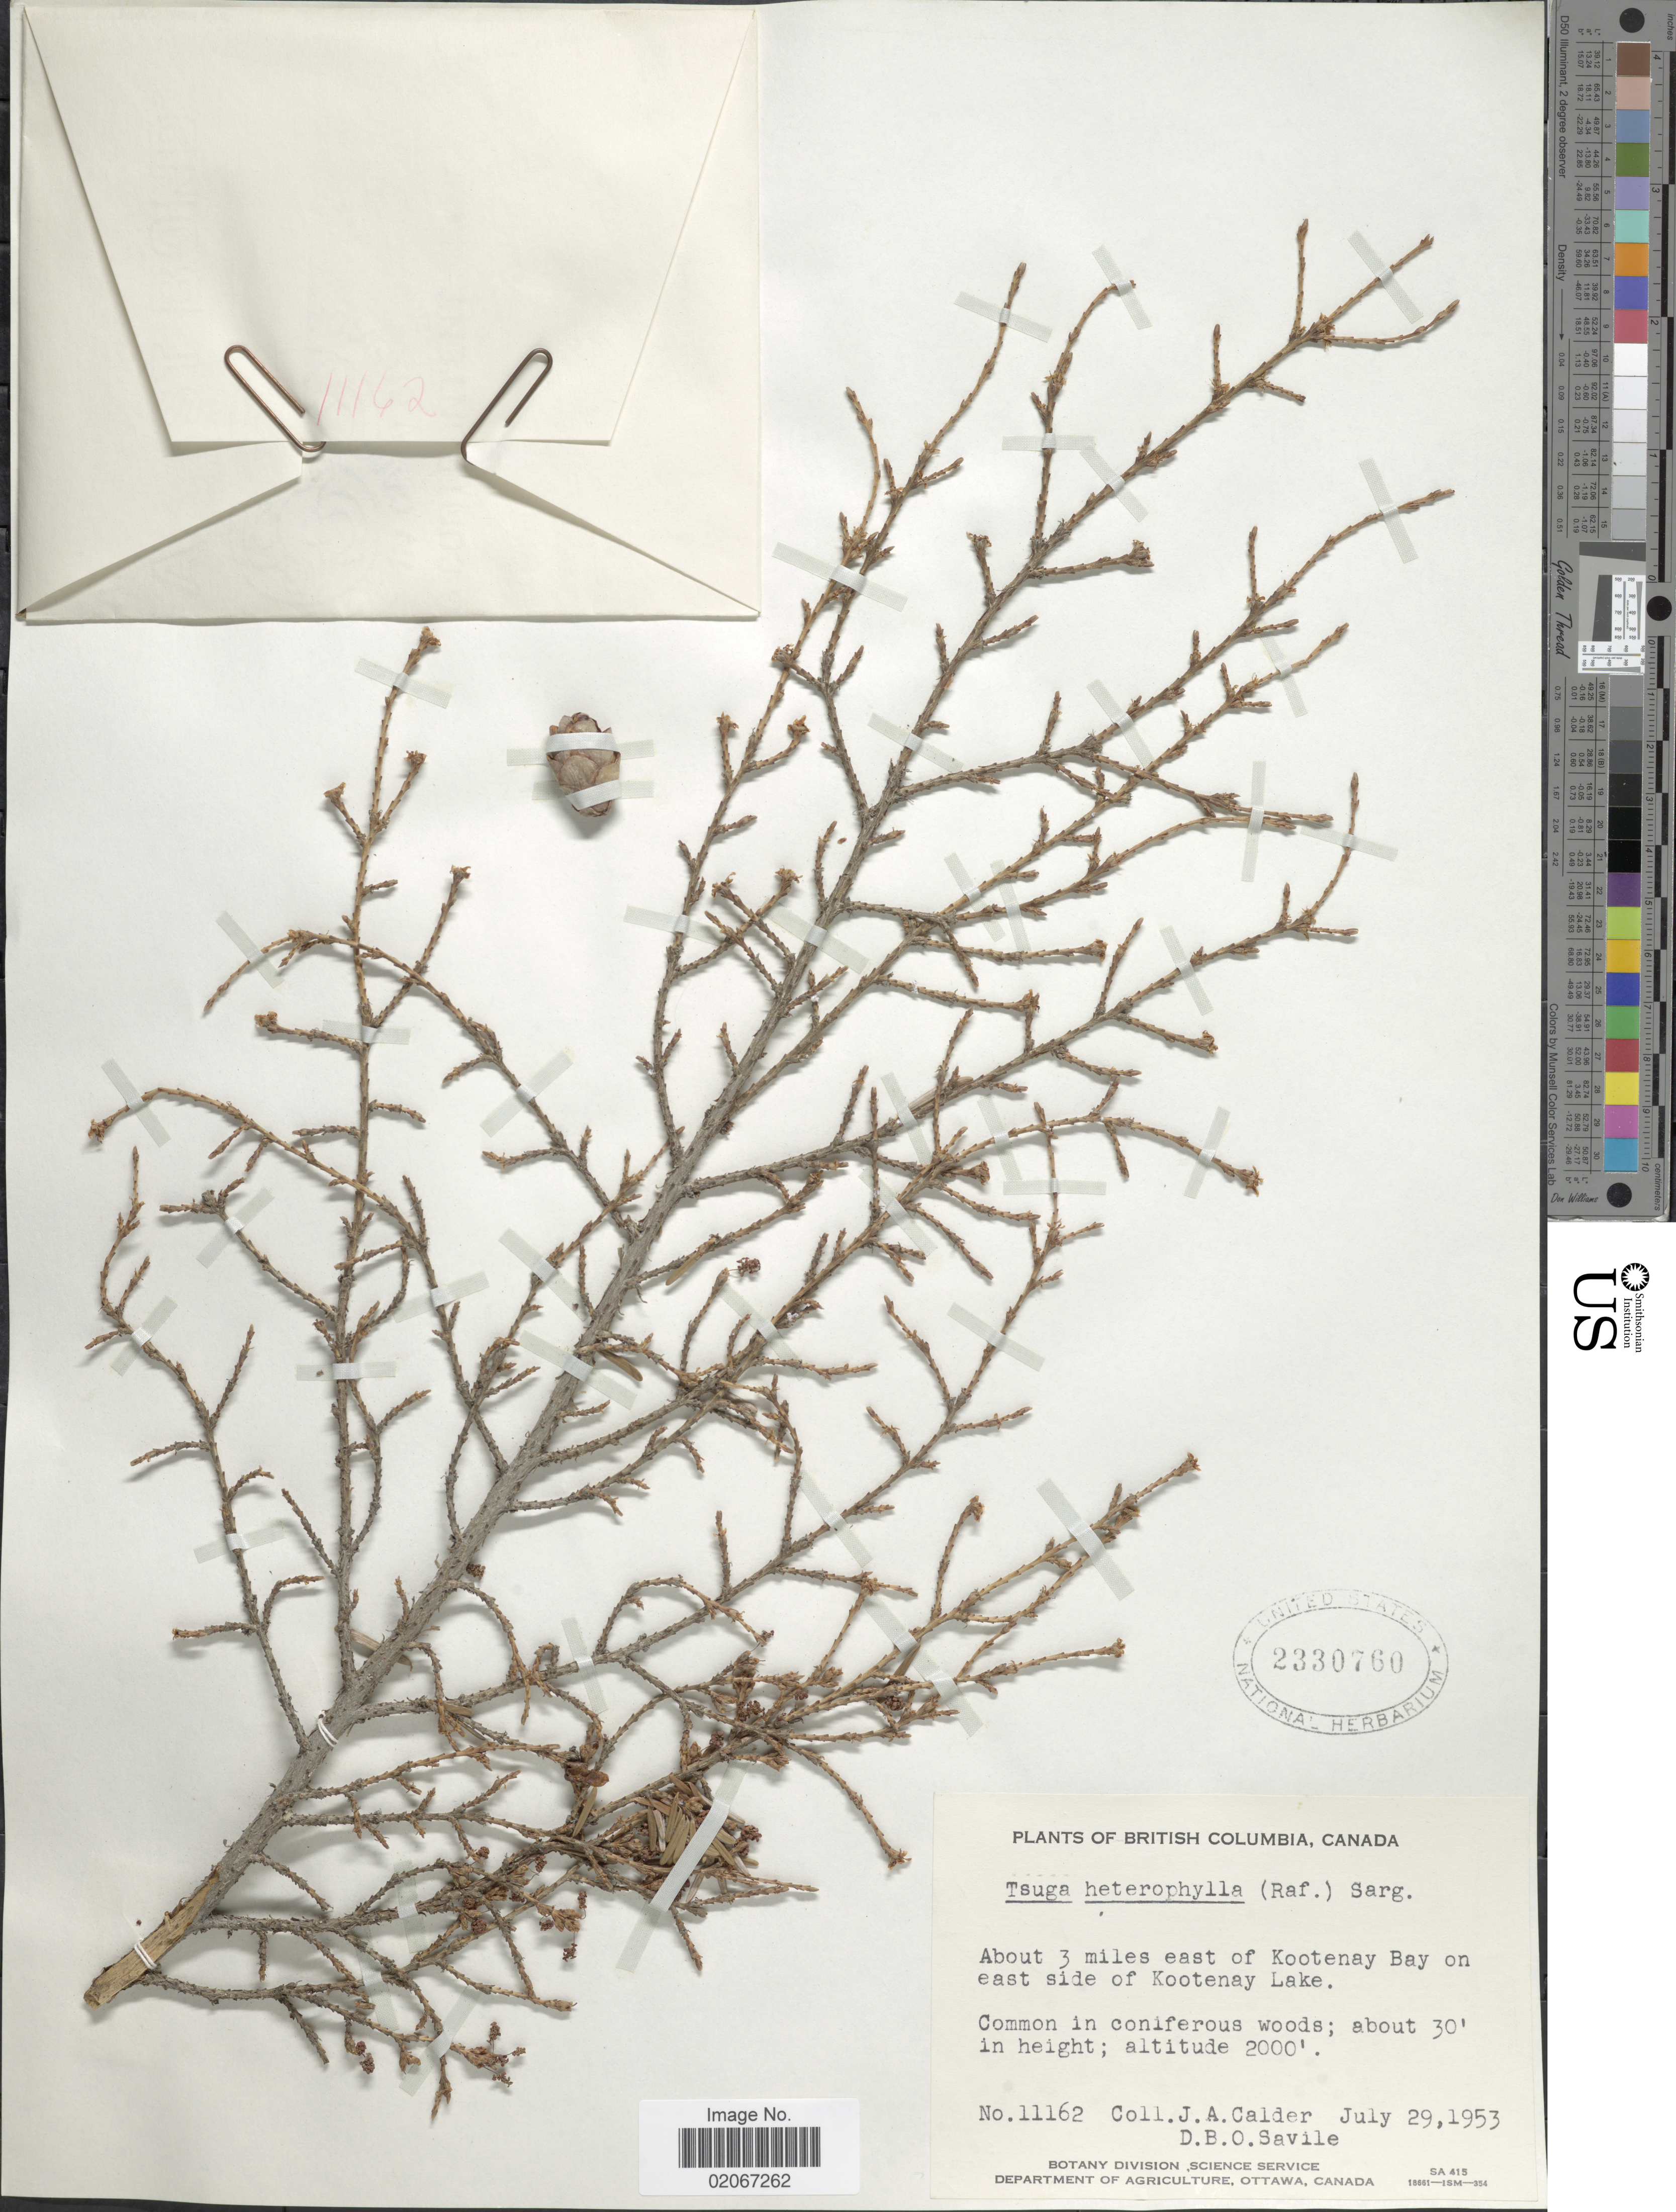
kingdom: Plantae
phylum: Tracheophyta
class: Pinopsida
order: Pinales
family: Pinaceae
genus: Tsuga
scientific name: Tsuga heterophylla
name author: (Raf.) Sarg.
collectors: J. A. Calder & D. Savile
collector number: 11162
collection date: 1953-07-29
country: Canada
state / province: British Columbia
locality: About 3 miles east of Kootenay Bay on east side of Kootenay Lake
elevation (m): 610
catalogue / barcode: US 2330760